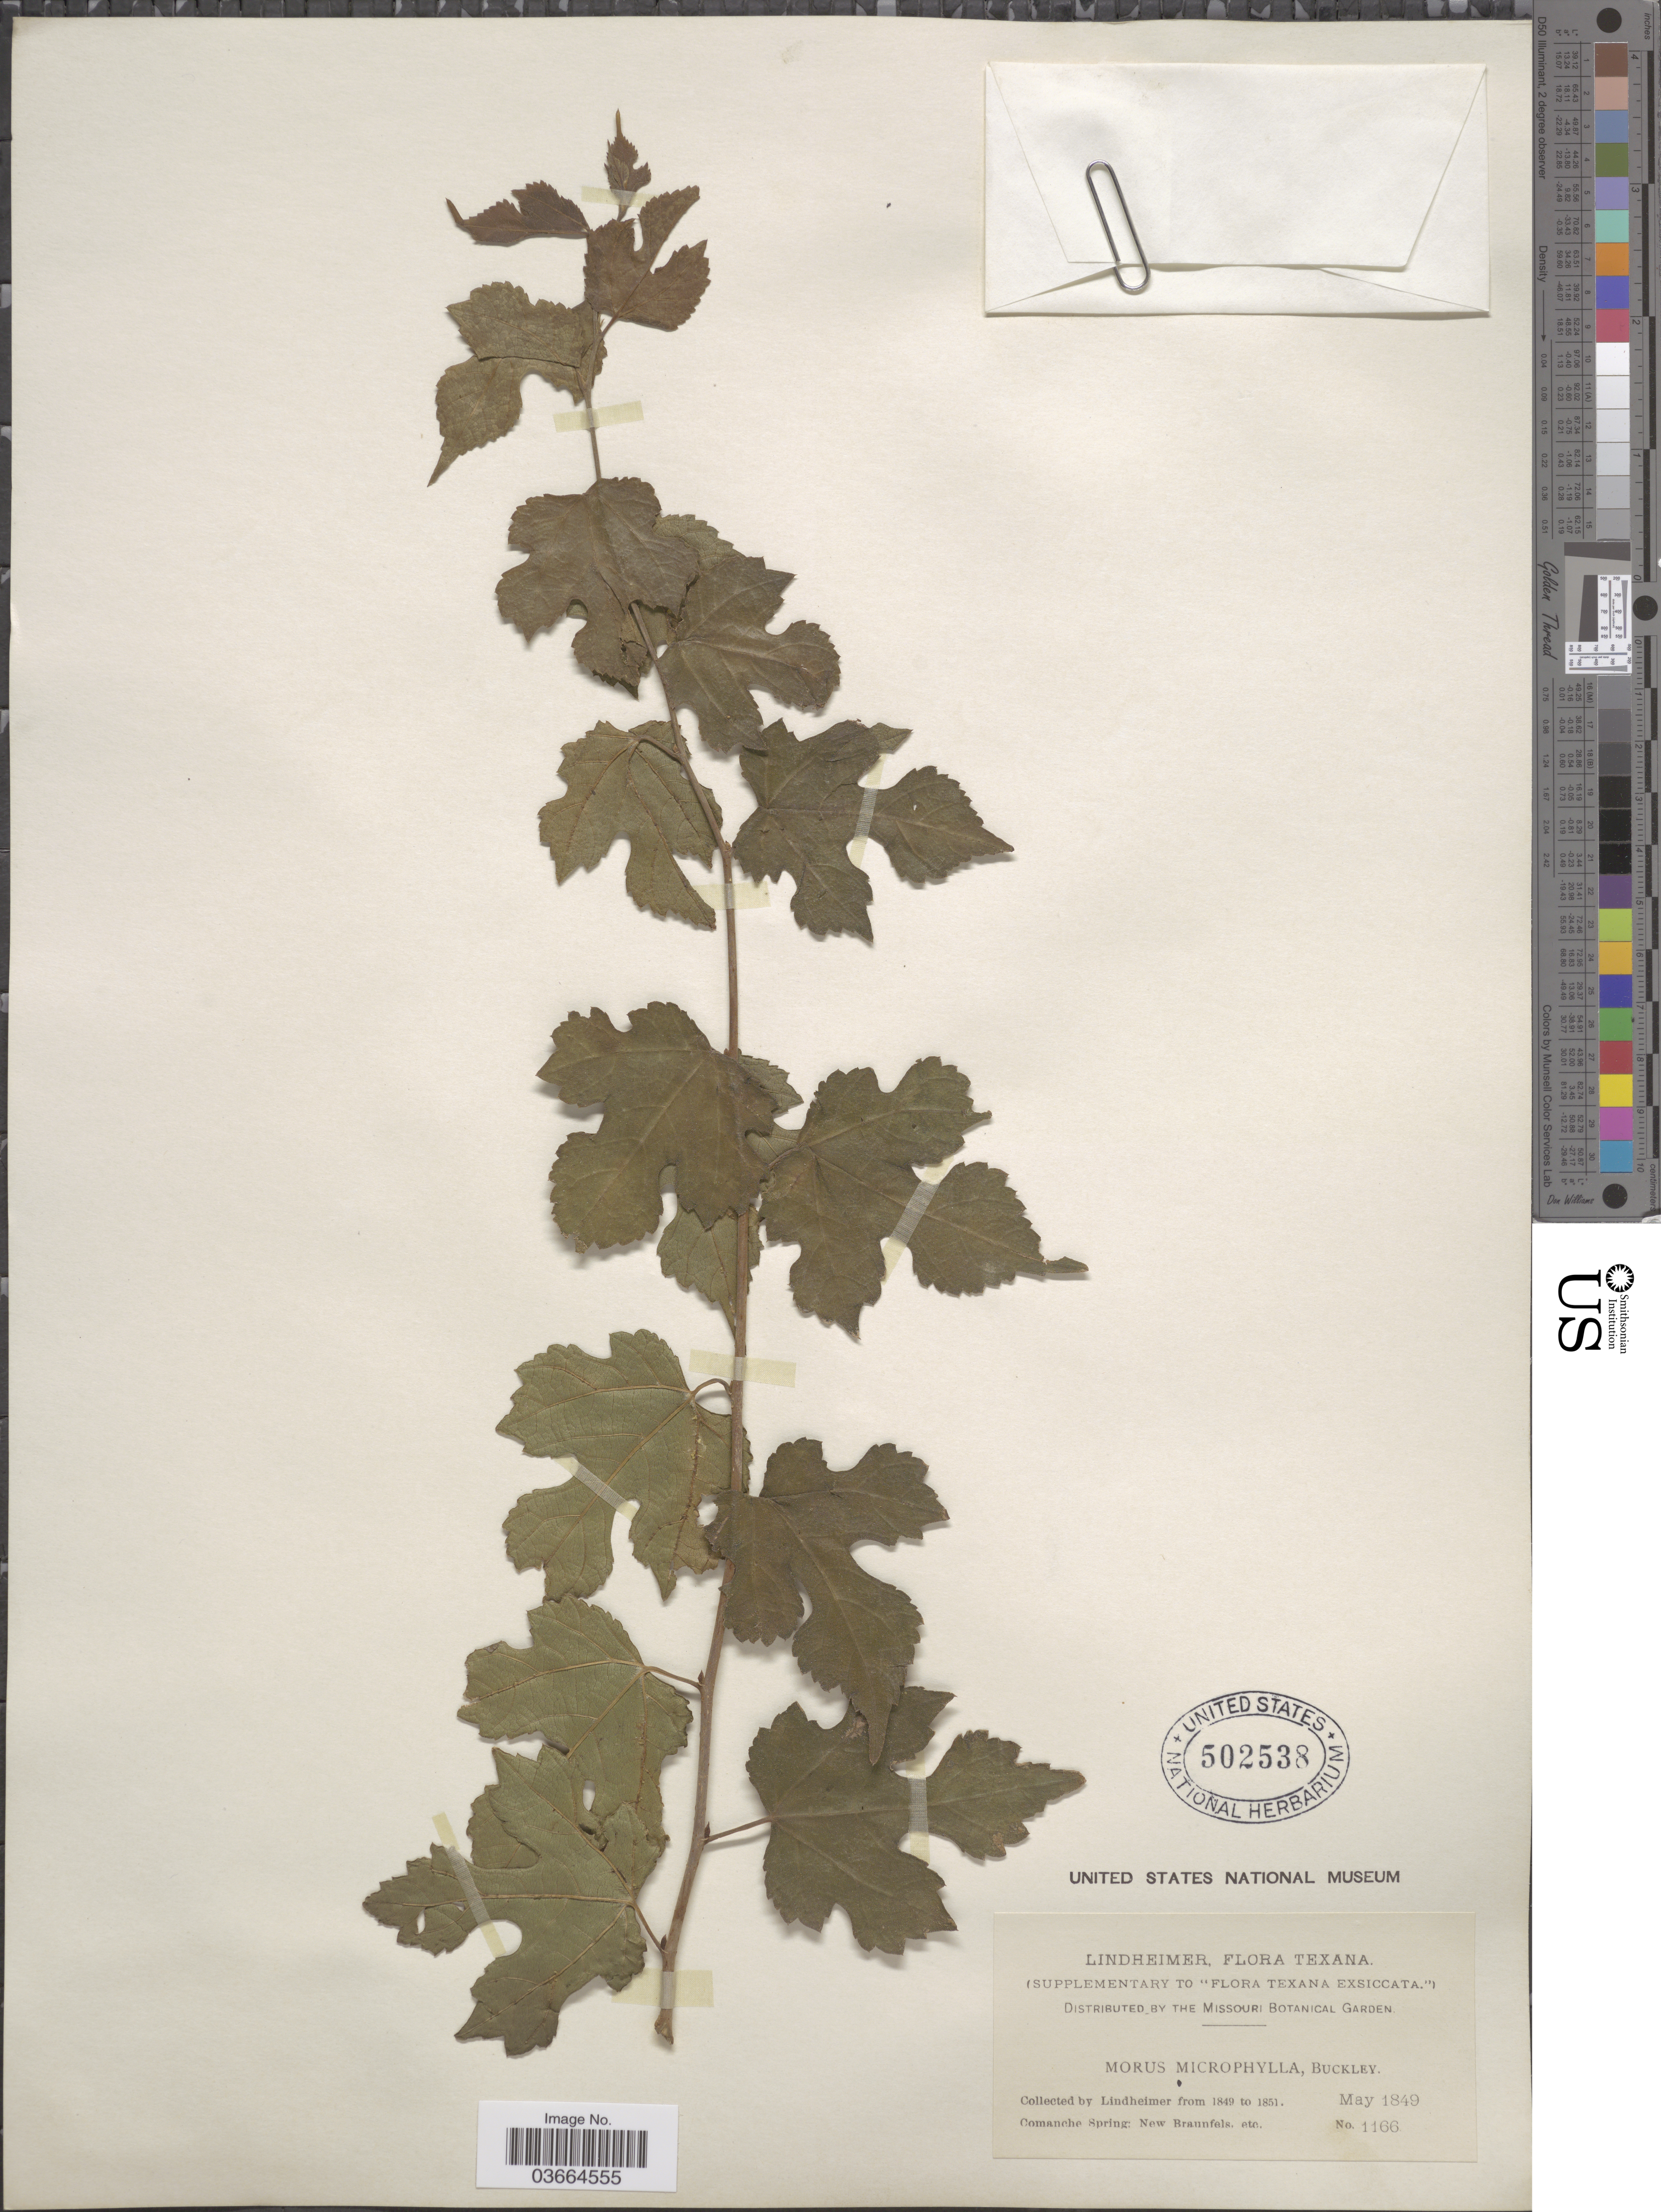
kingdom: Plantae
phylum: Tracheophyta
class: Magnoliopsida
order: Rosales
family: Moraceae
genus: Morus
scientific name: Morus microphylla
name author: Buckley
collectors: -. Lindheimer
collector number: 1166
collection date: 1849-05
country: United States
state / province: Texas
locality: Comanche Spring: New Braunfels. etc.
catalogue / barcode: US 502538